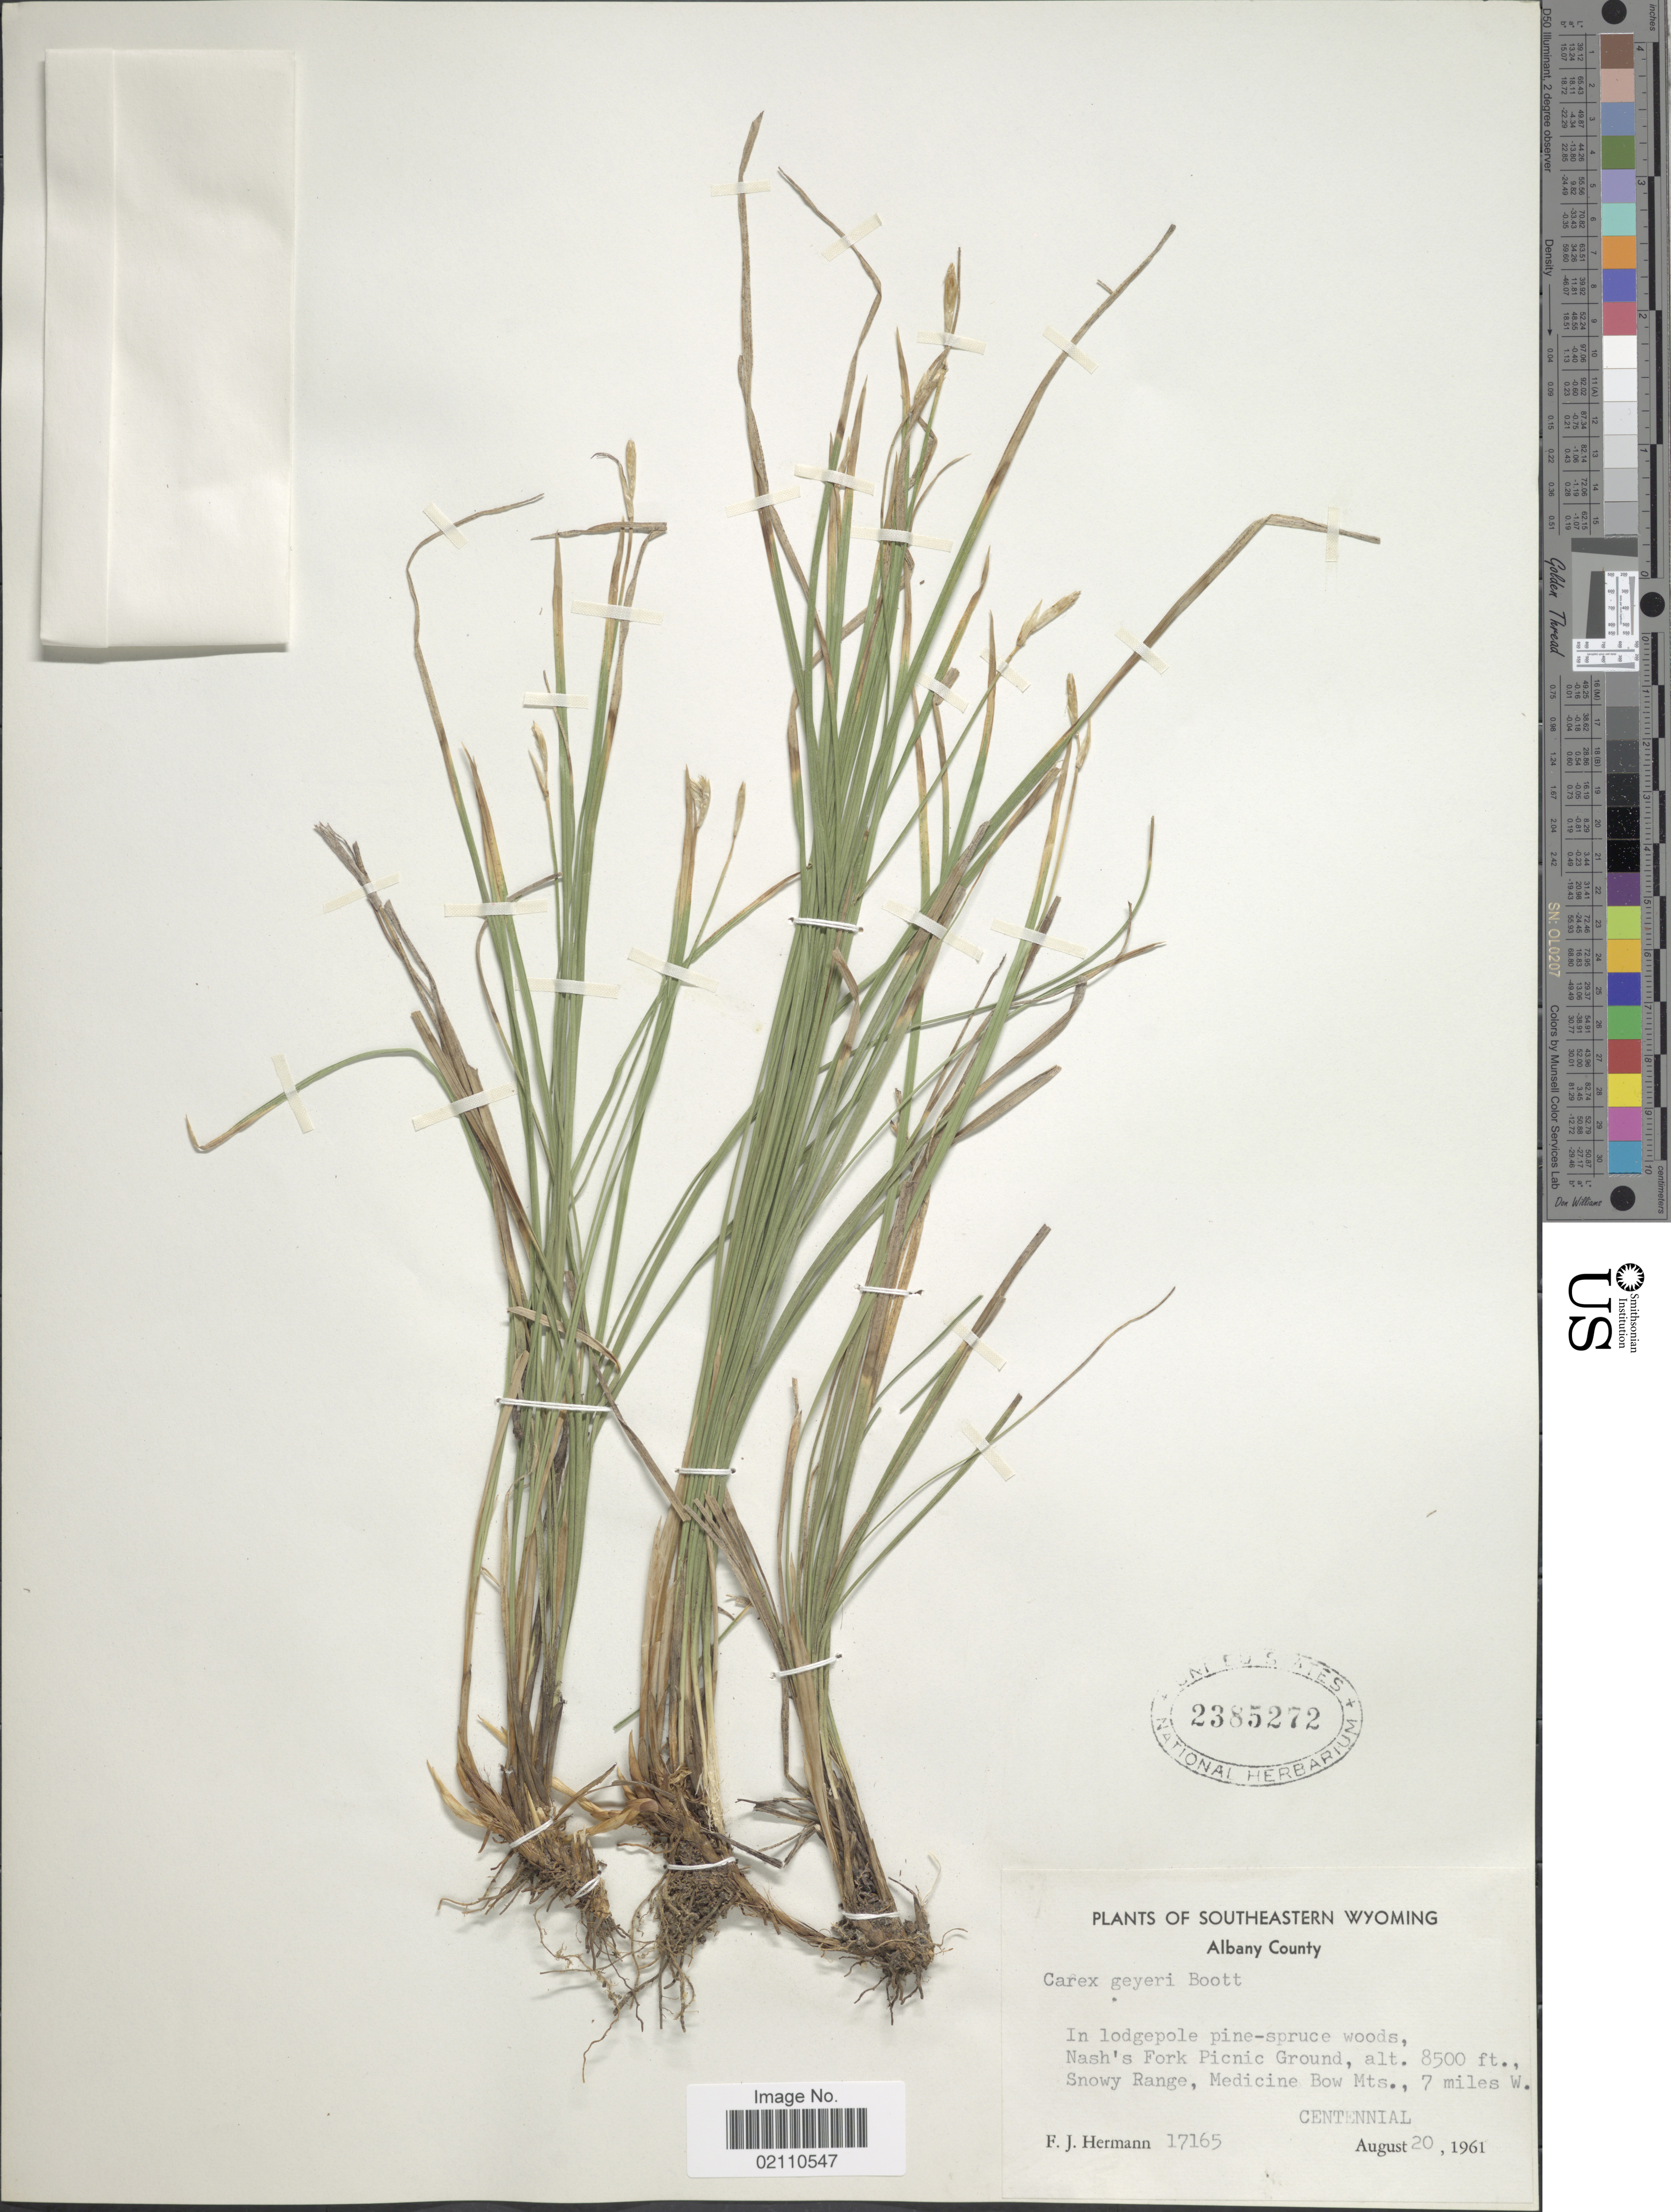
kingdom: Plantae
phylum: Tracheophyta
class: Liliopsida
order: Poales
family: Cyperaceae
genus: Carex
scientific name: Carex geyeri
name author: Boott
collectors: F. J. Hermann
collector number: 17165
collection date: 1961-08-20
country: United States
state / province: Wyoming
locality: Southeastern Wyoming, Albany County, Nash' s Fork Picnic Ground, Snowy Range, Medicine Bow Mts., 7 miles W. Centennial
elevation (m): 2591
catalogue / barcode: US 2385272